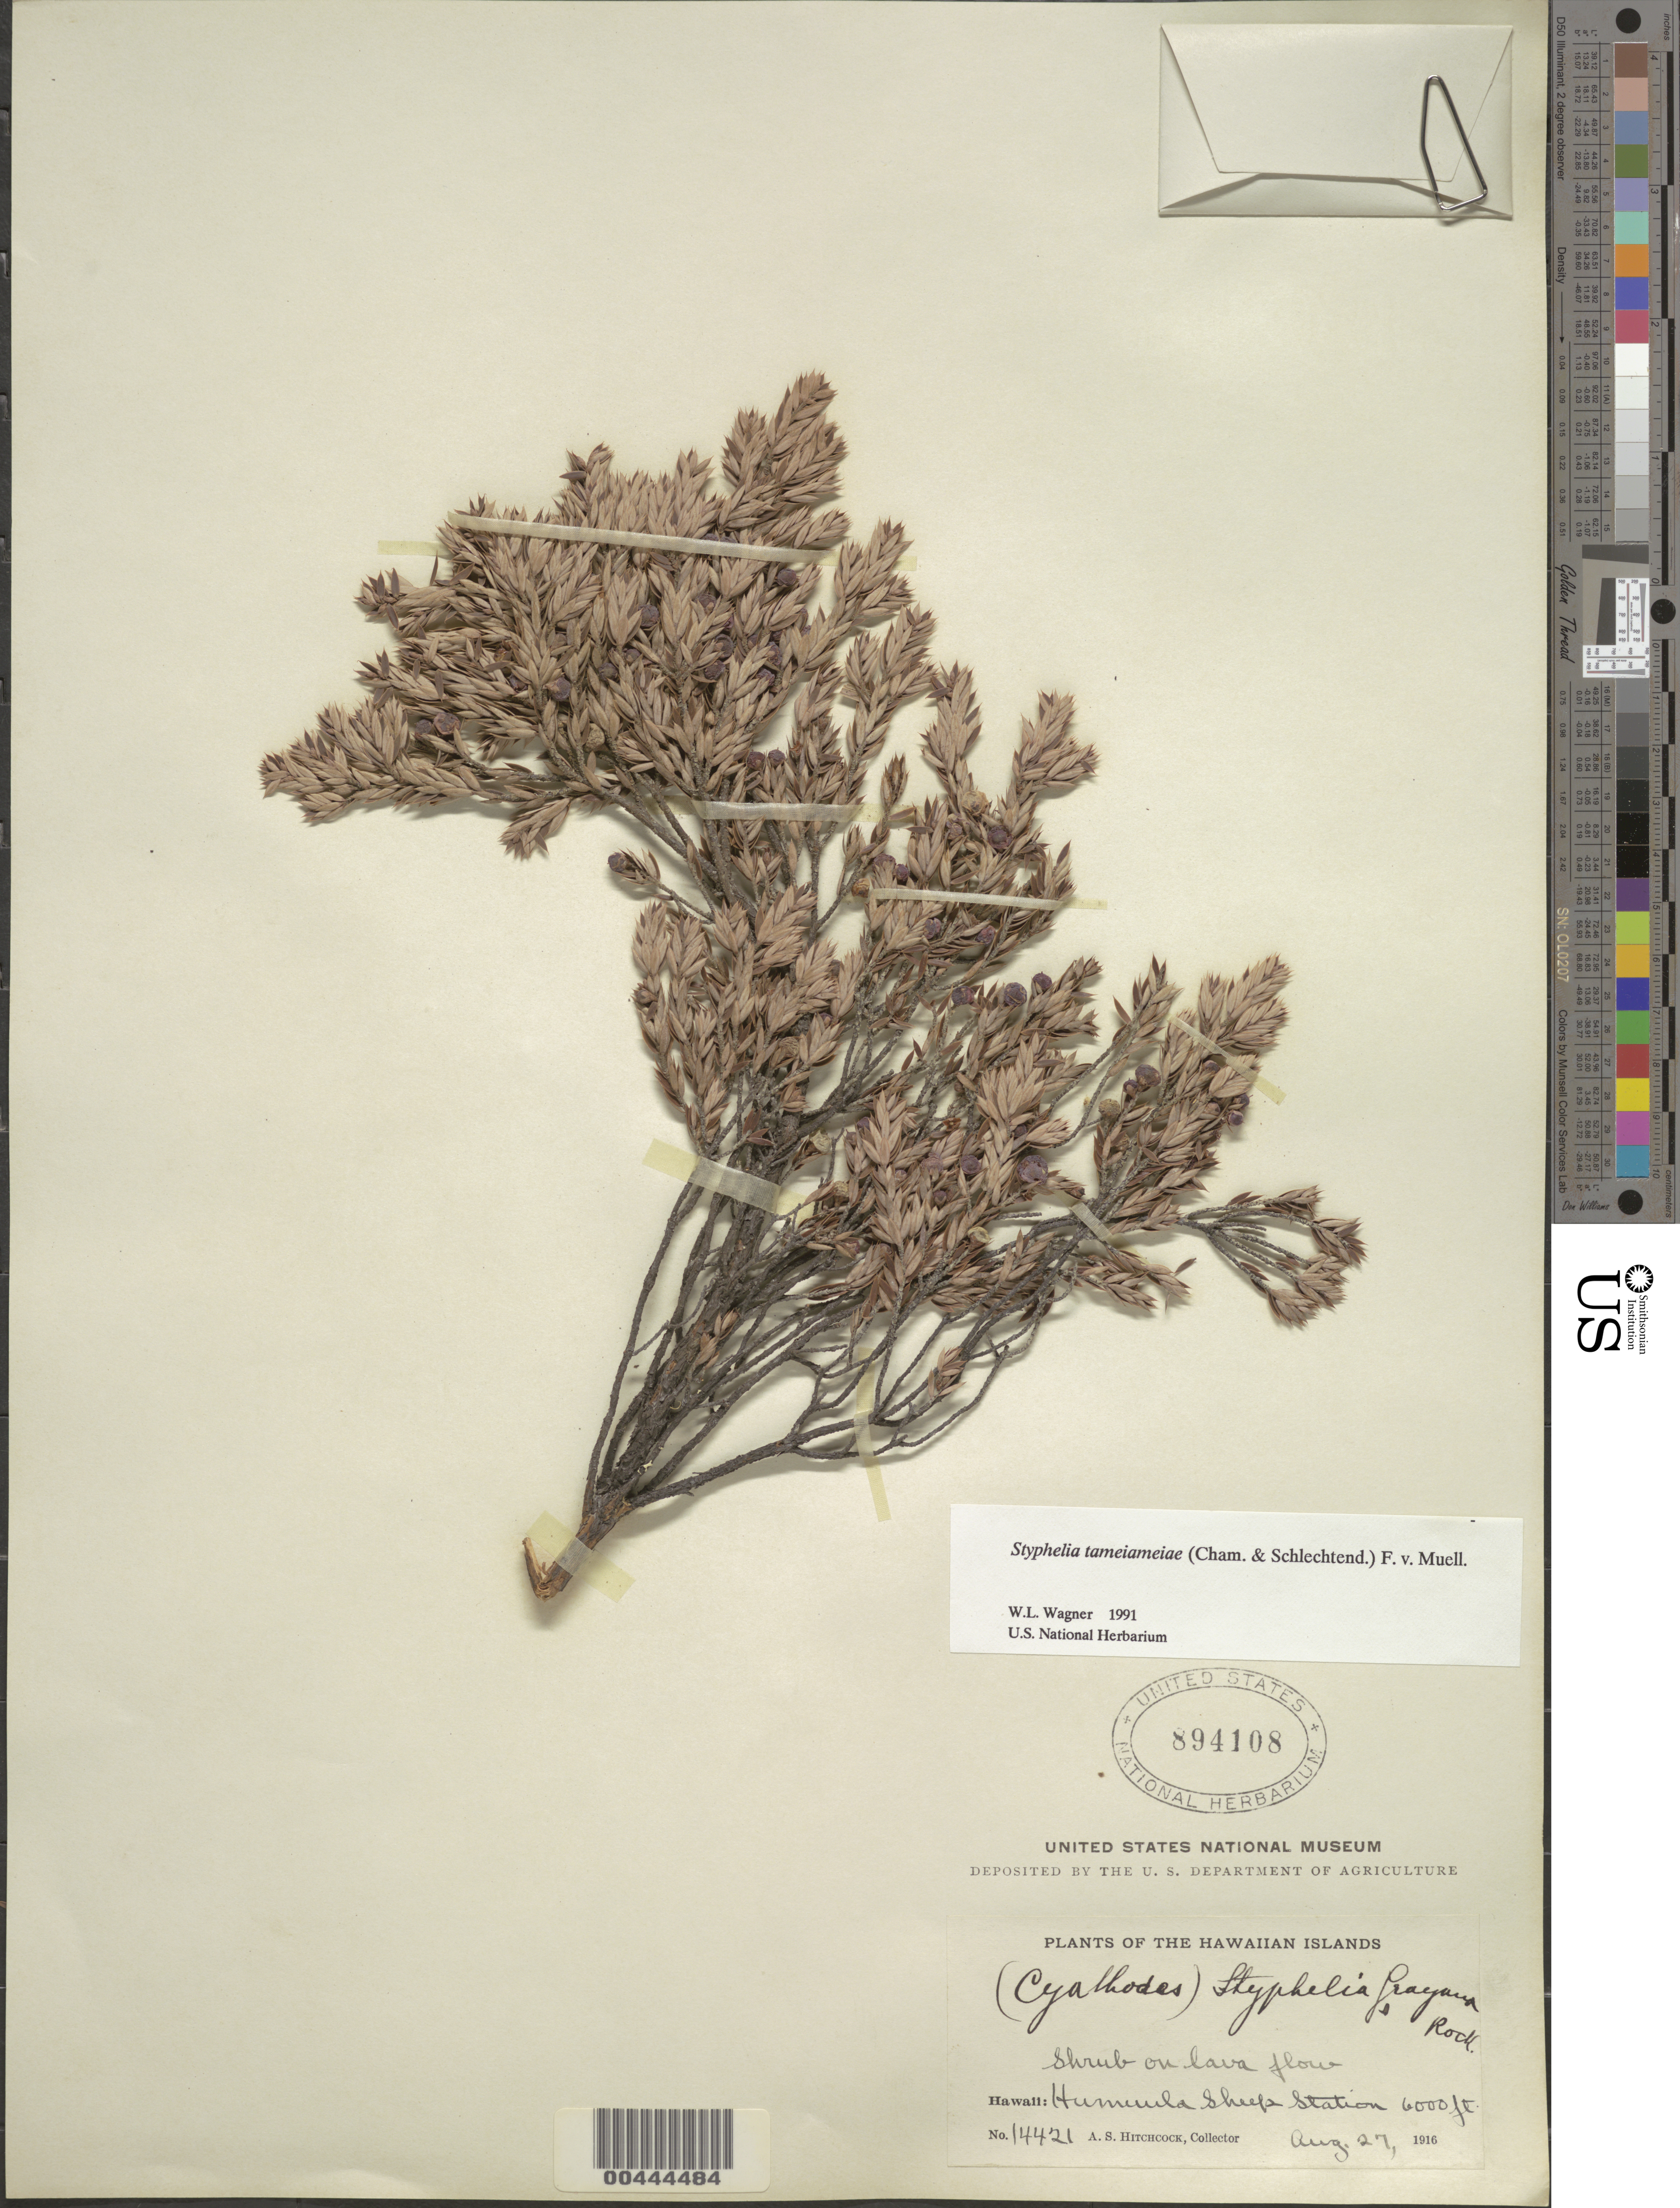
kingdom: Plantae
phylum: Tracheophyta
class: Magnoliopsida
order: Ericales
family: Ericaceae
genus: Leptecophylla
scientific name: Leptecophylla tameiameiae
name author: (Cham. & Schltdl.) C.M. Weiller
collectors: A. S. Hitchcock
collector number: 14421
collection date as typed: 27 Aug 1916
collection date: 1916-08-27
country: United States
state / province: Hawaii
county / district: Hawaii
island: Hawaii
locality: Humuula Sheep Station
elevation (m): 1829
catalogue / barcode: US 894108